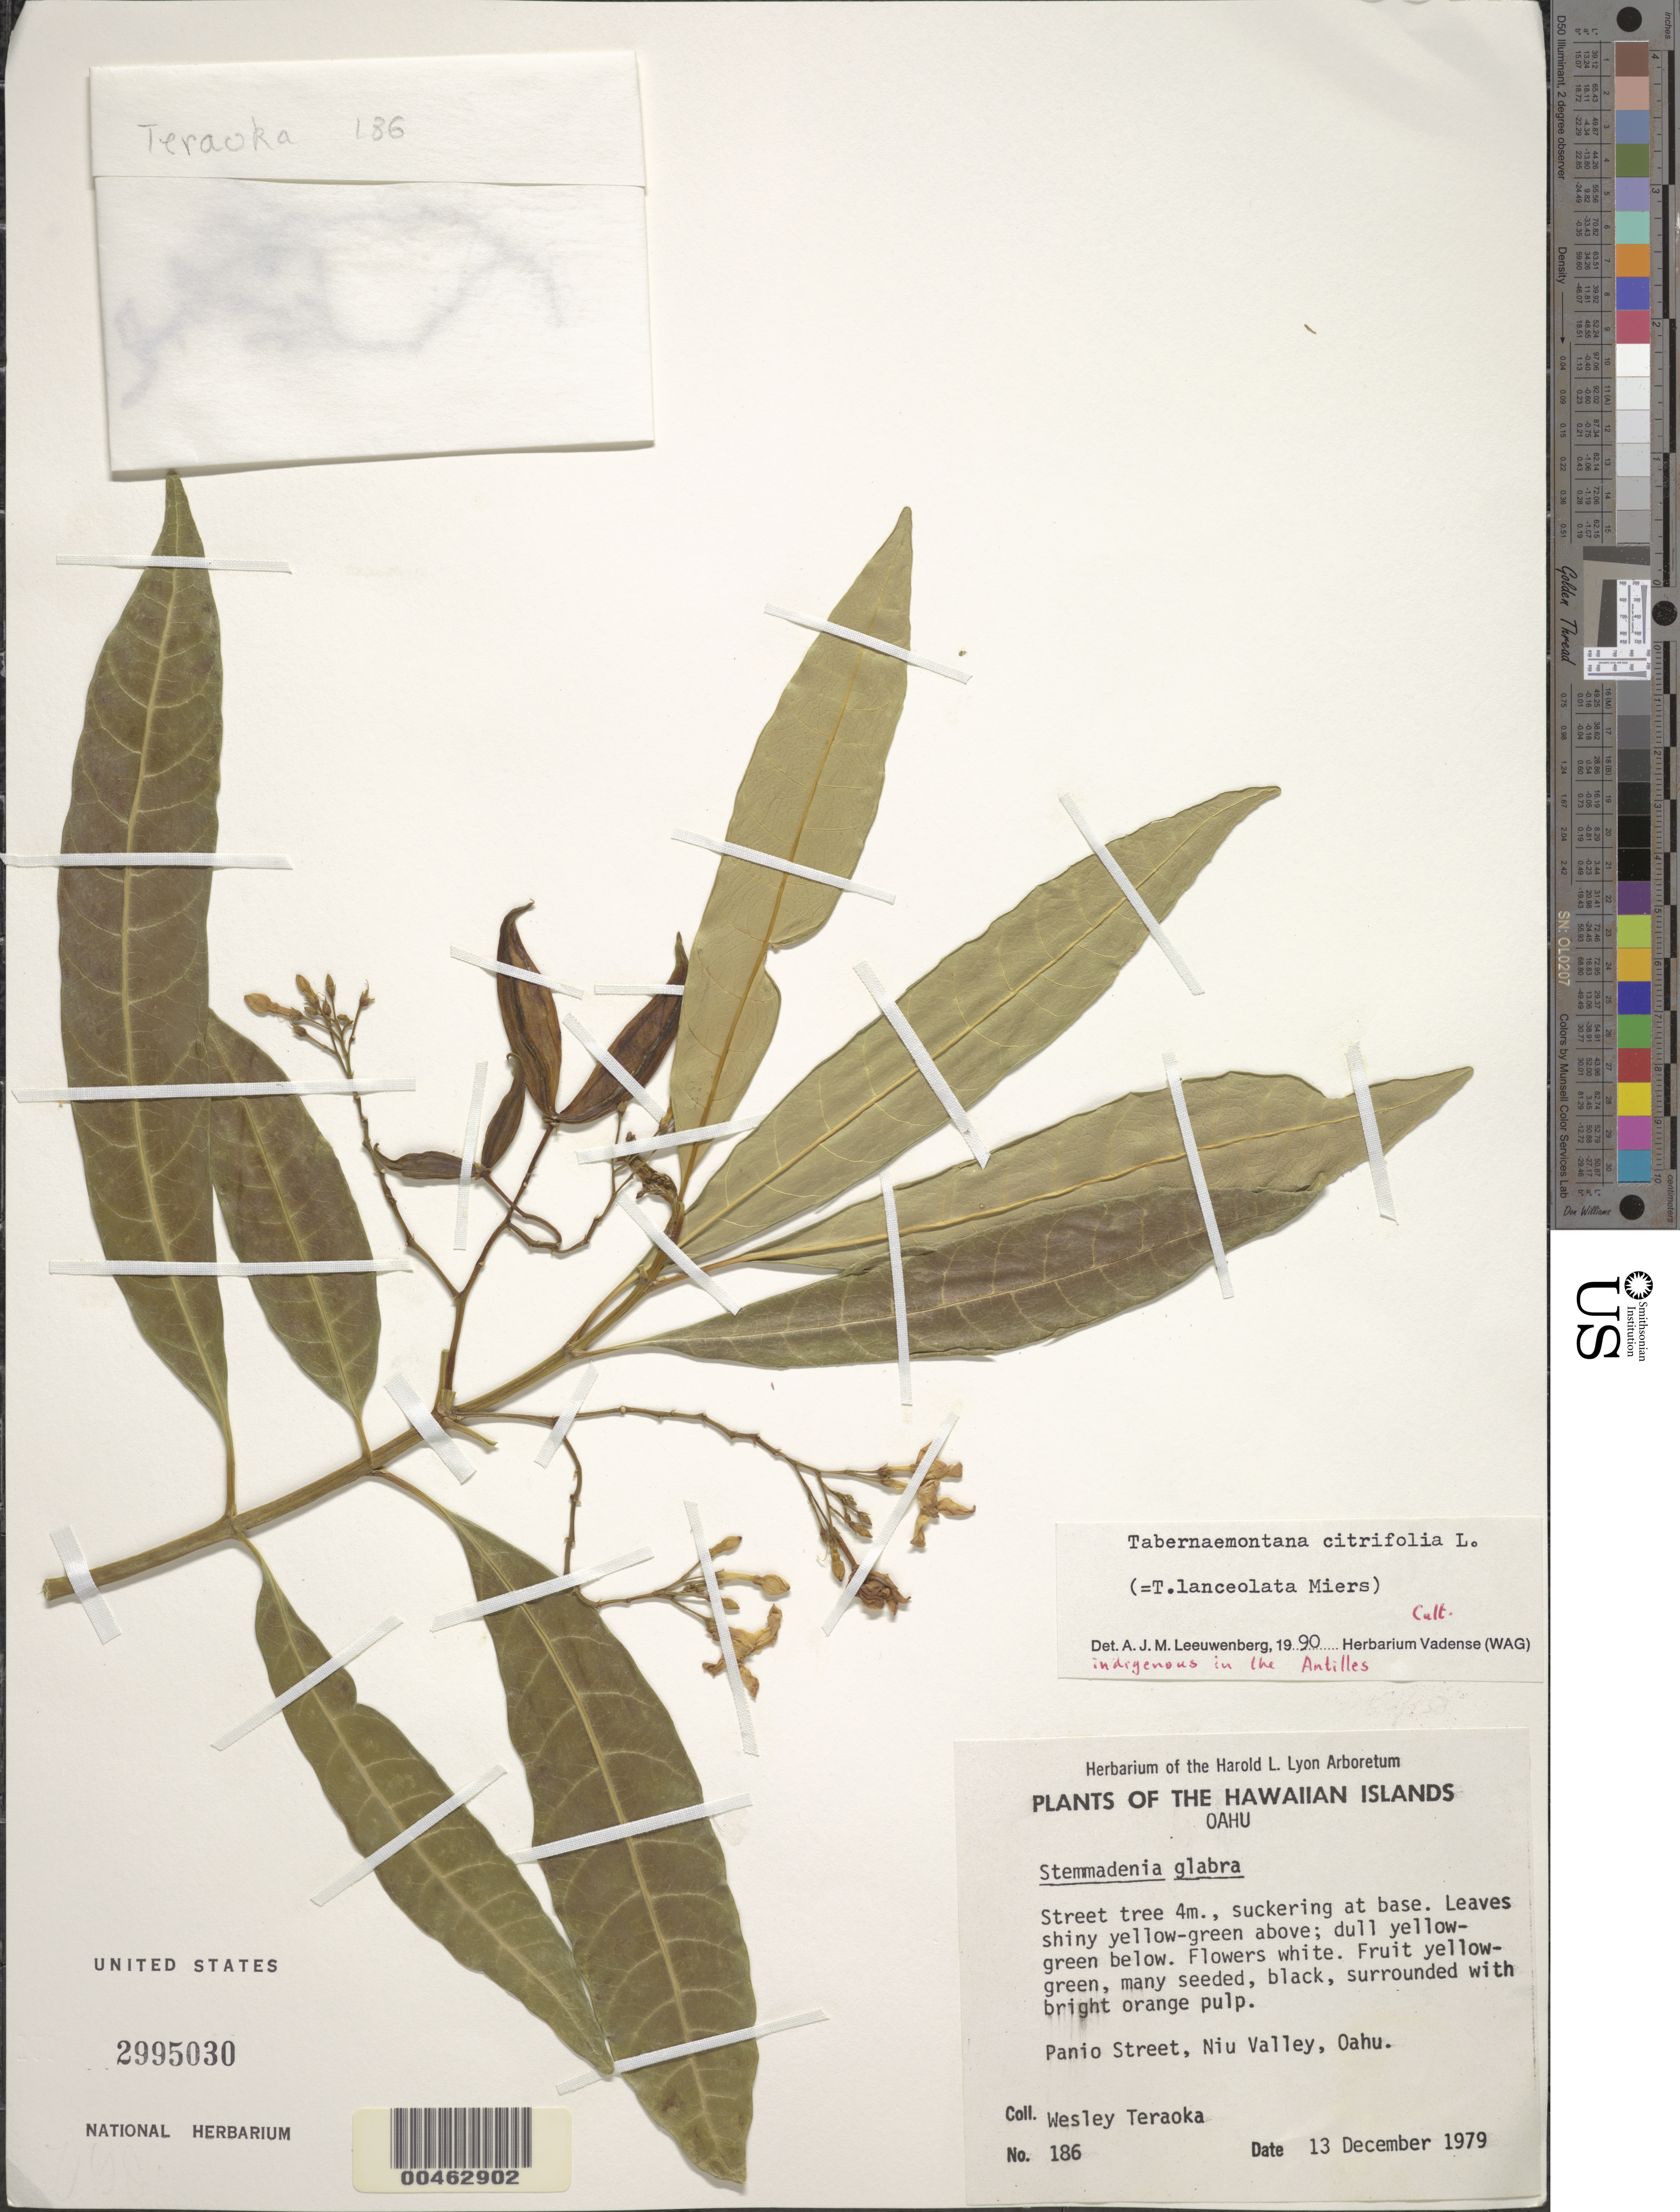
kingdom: Plantae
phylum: Tracheophyta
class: Magnoliopsida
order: Gentianales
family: Apocynaceae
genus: Tabernaemontana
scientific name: Tabernaemontana citrifolia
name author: L.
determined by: Leeuwenberg, A. J. M.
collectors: W. Teraoka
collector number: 186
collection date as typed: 13 Dec 1979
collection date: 1979-12-13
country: United States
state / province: Hawaii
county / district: Honolulu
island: Oahu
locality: Panio St., Niu Valley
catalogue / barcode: US 2995030